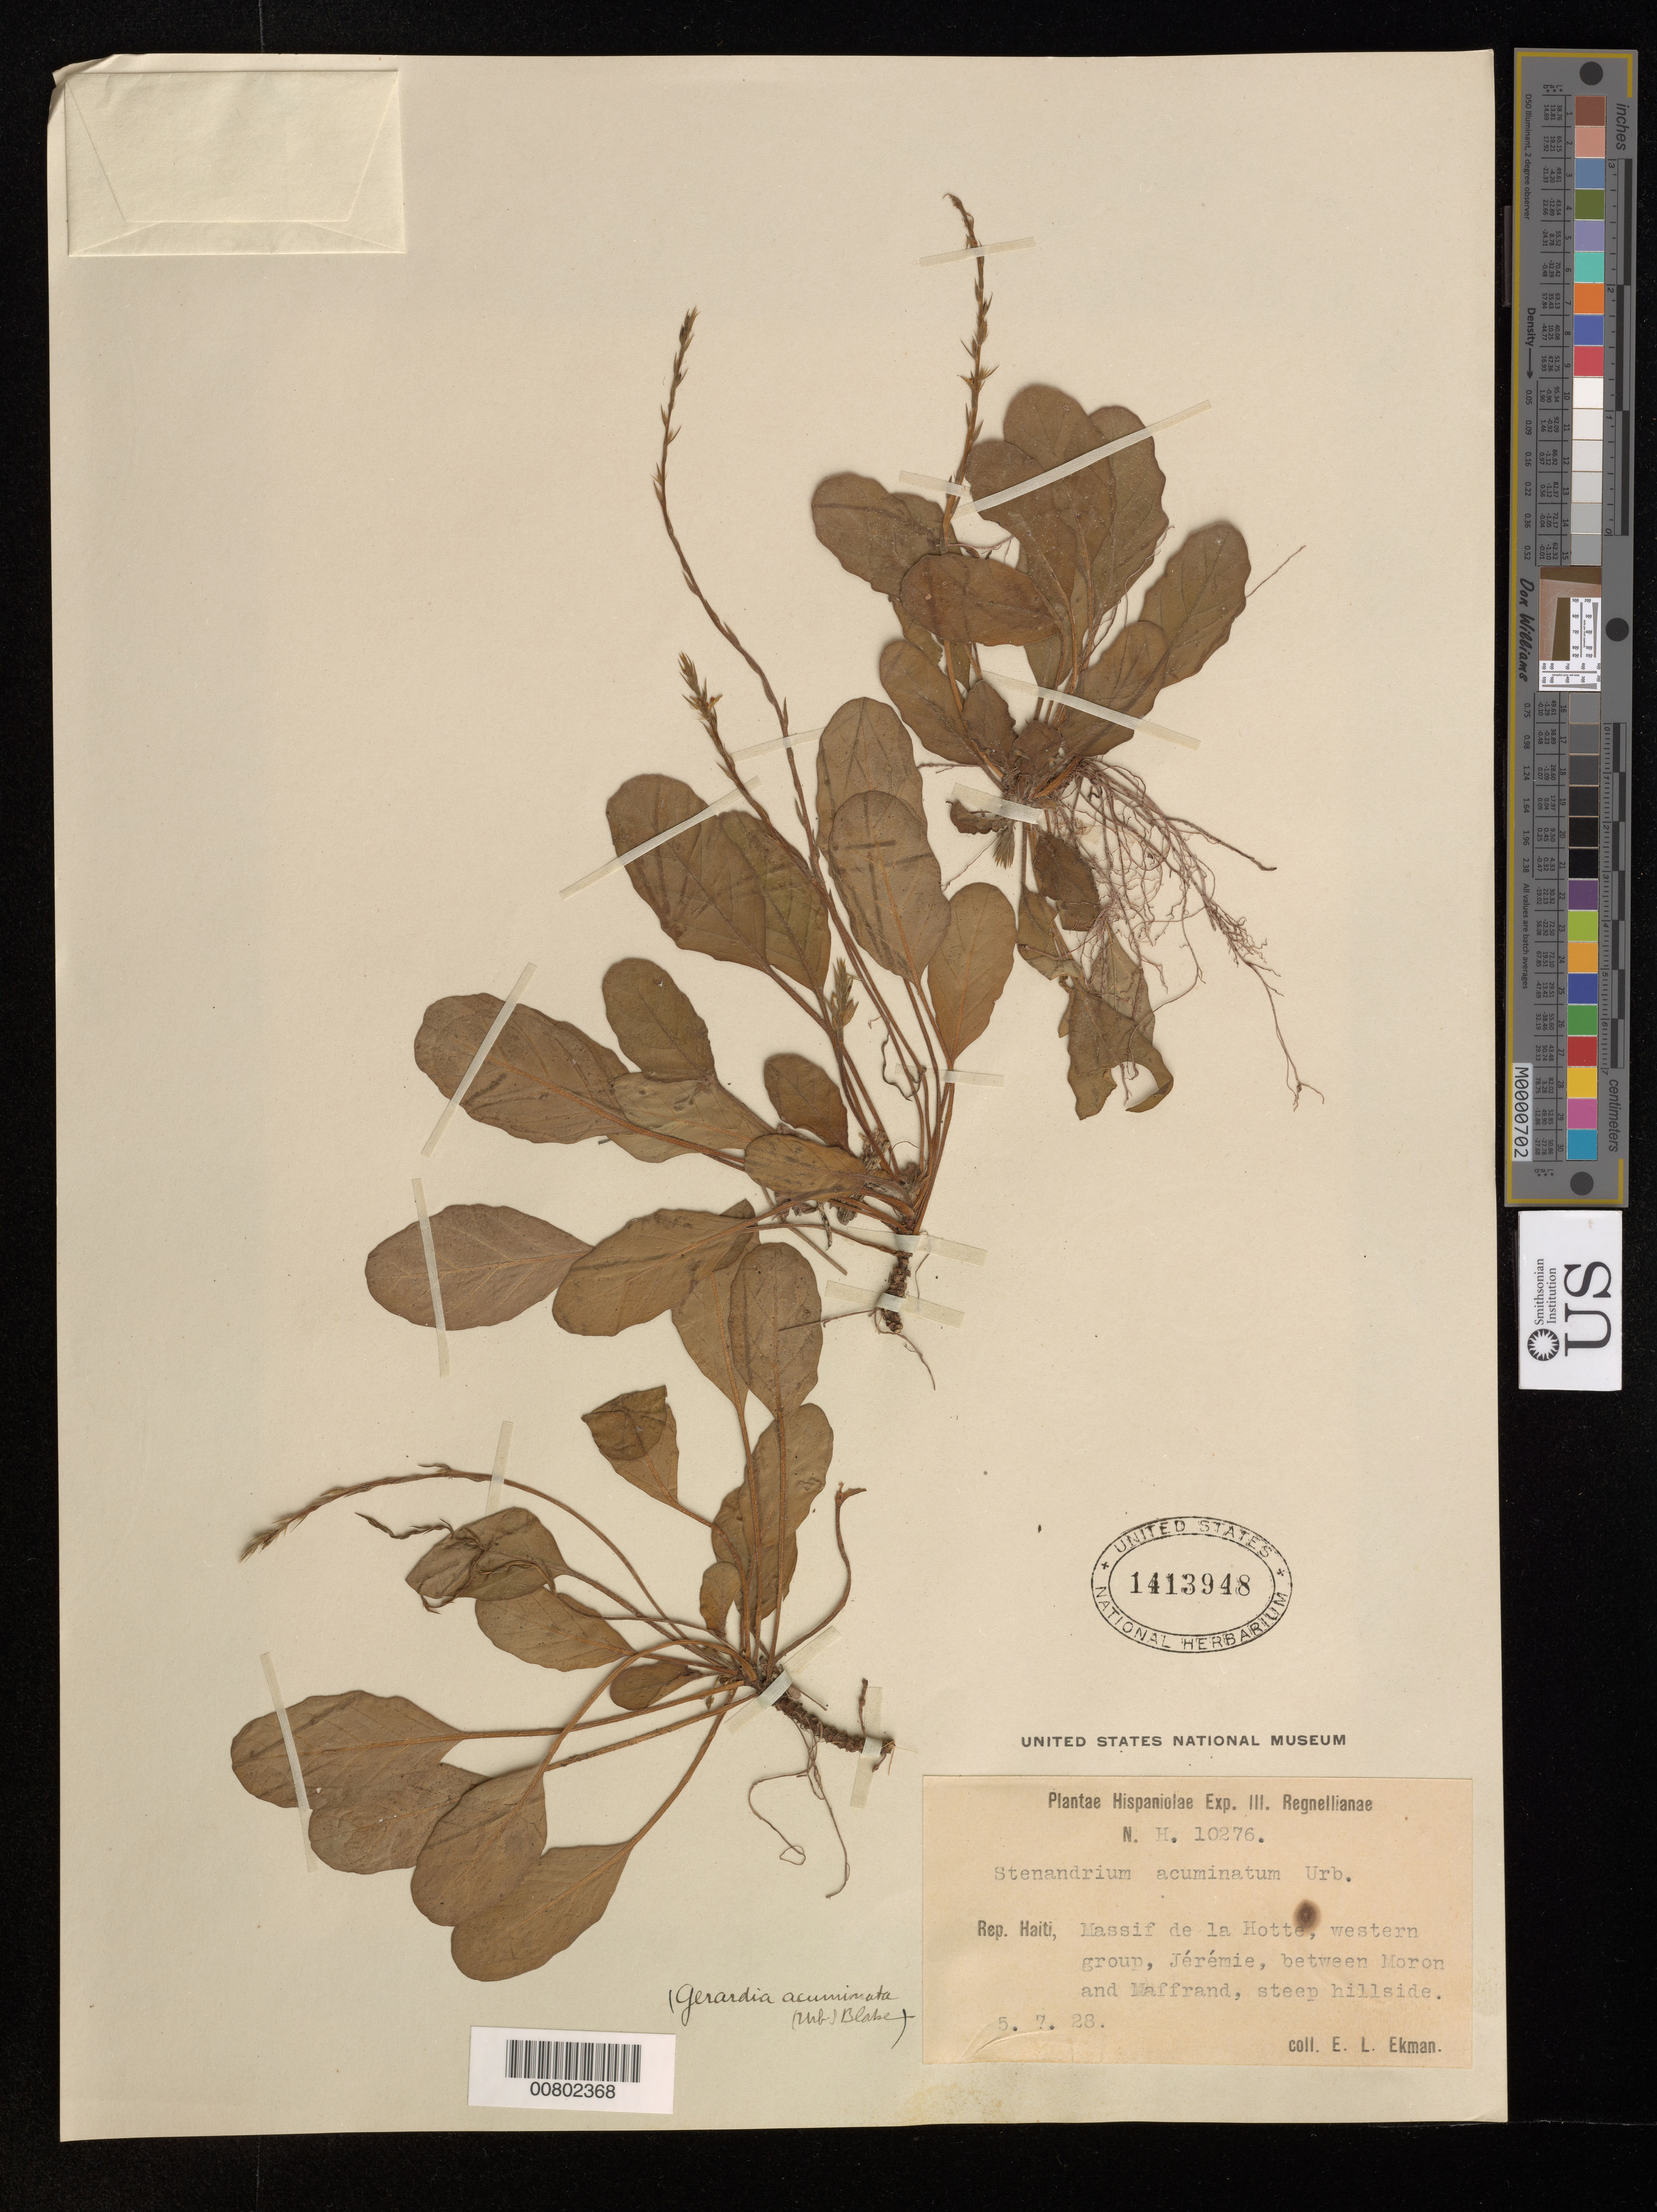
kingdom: Plantae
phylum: Tracheophyta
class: Magnoliopsida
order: Lamiales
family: Acanthaceae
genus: Stenandrium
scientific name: Stenandrium acuminatum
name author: Urb.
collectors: E. L. Ekman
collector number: H 10276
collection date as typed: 05 Jul 1928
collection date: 1928-07-05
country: Haiti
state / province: Grand'Anse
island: Hispaniola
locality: Massif de la Hotte, western group, Jérémie, between Moron and Maffrand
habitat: Steep hillside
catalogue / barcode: US 1413948